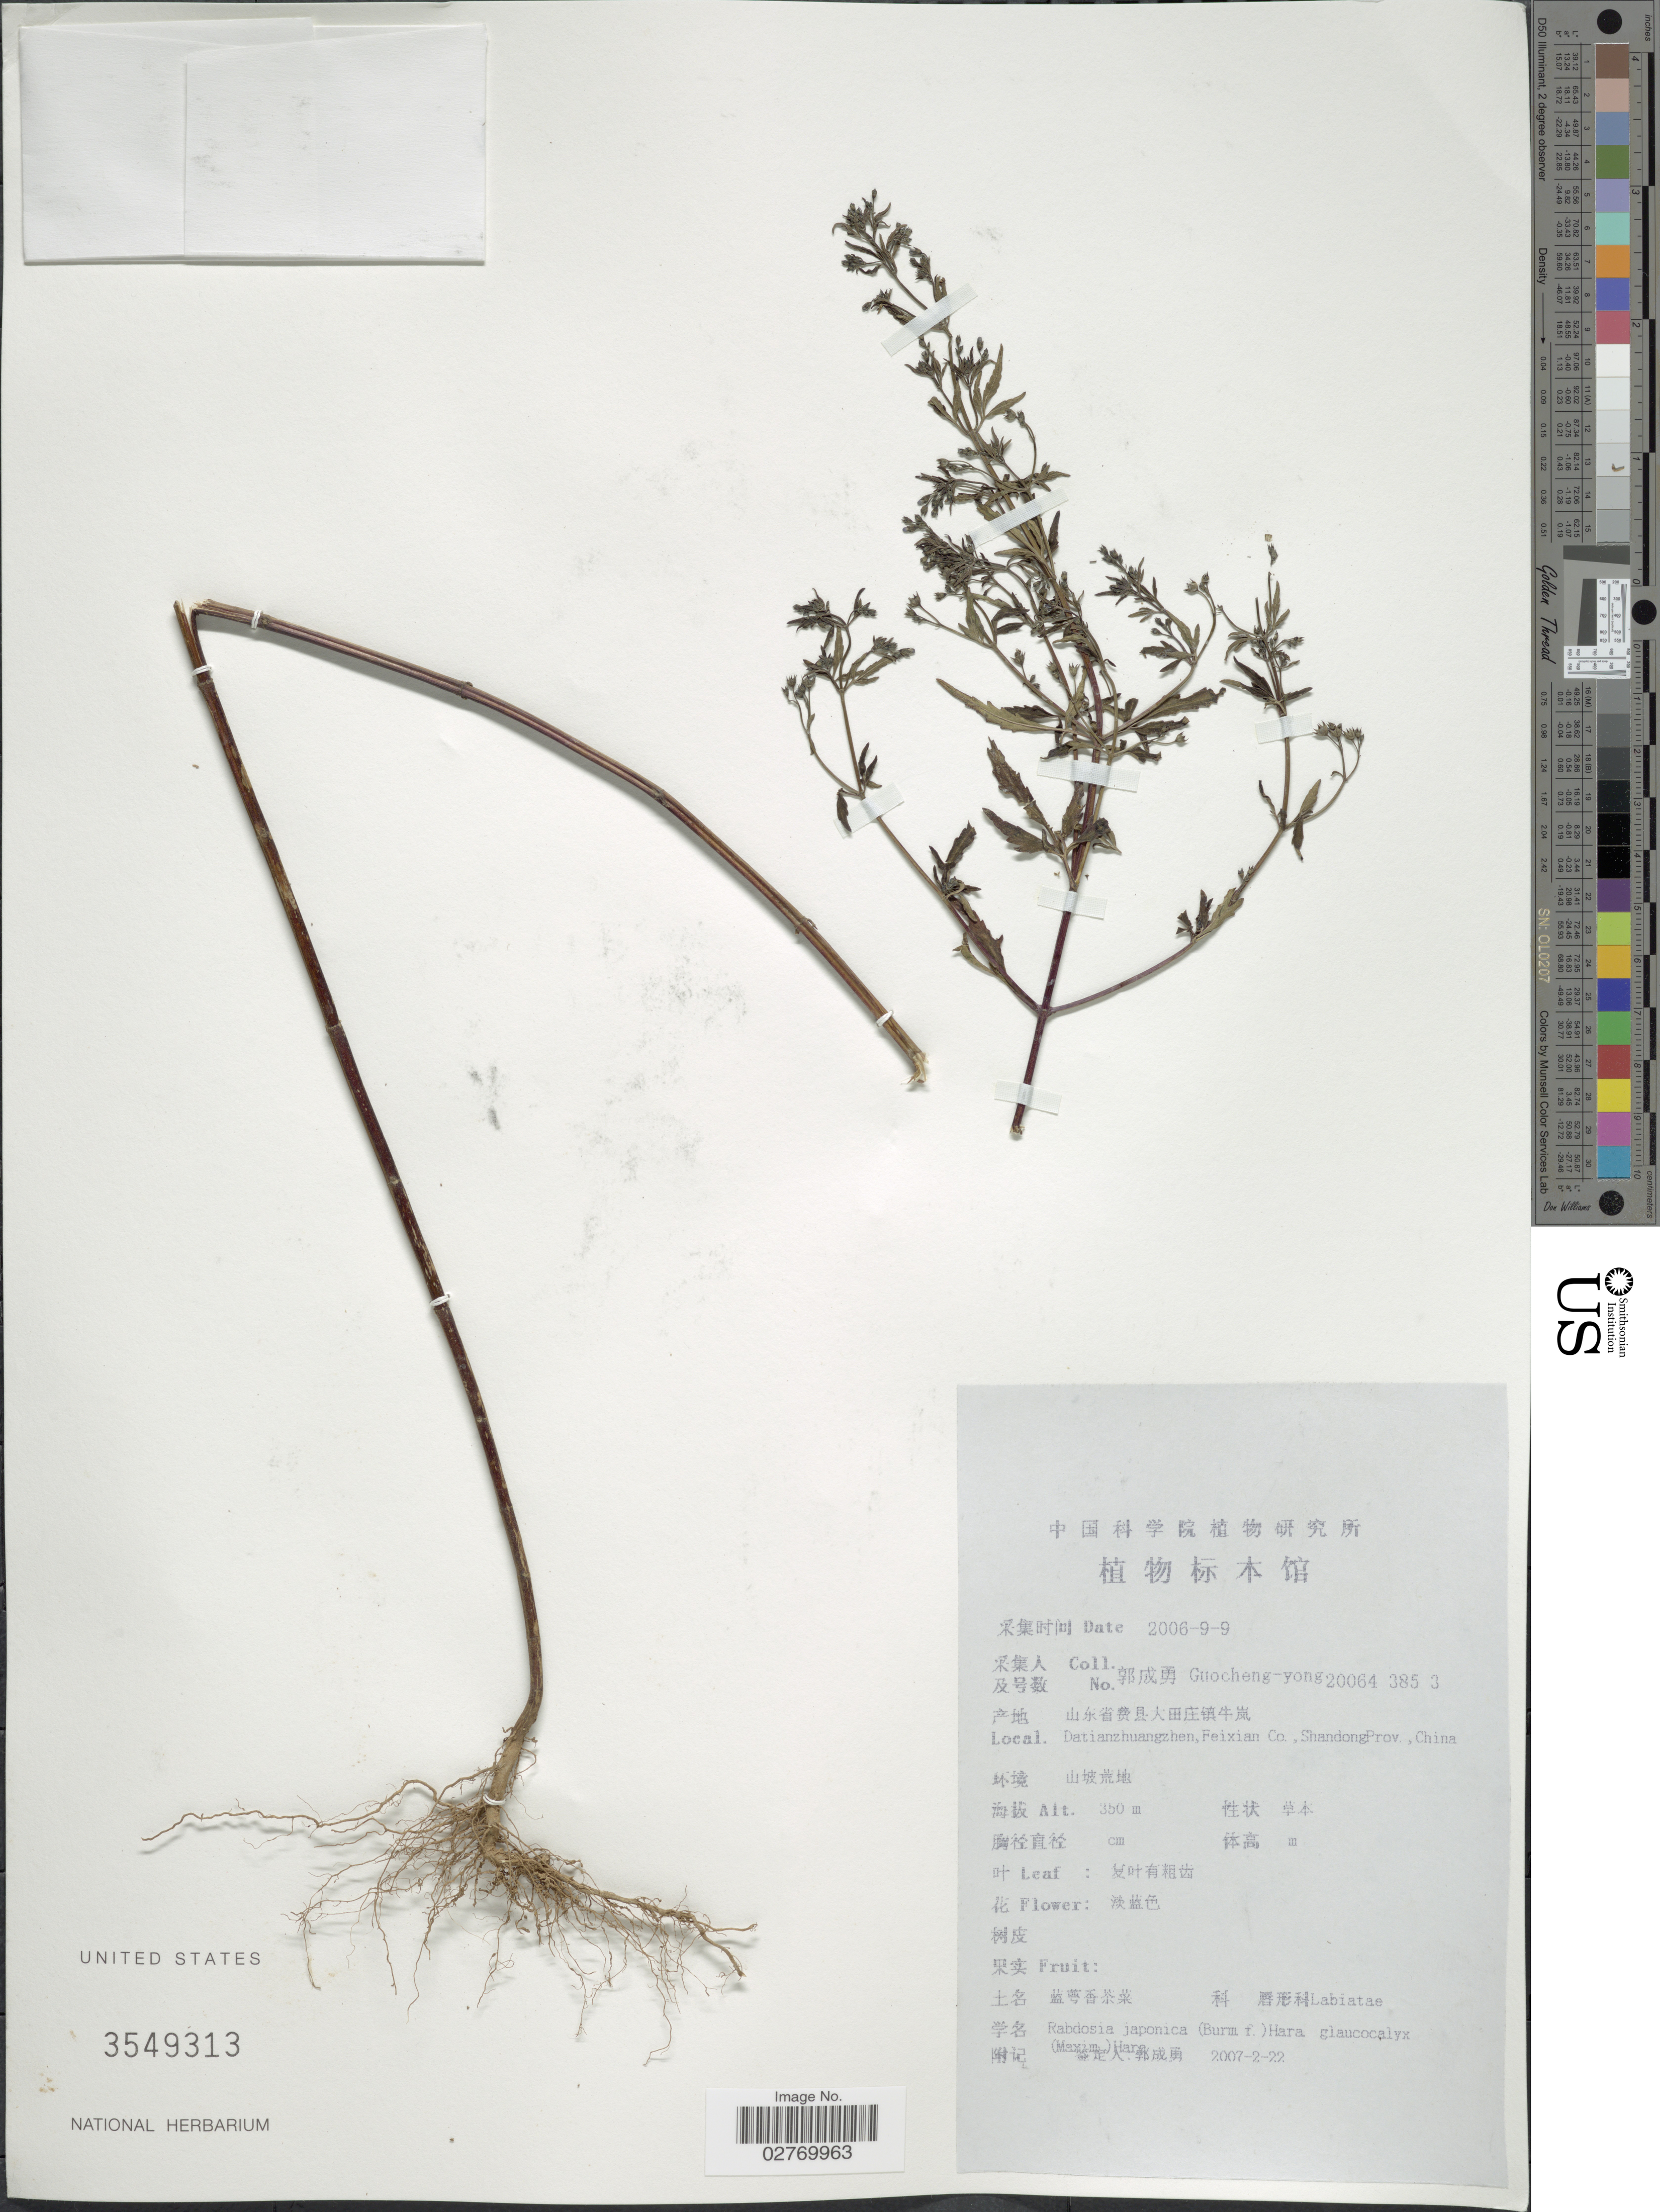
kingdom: Plantae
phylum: Tracheophyta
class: Magnoliopsida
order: Lamiales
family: Lamiaceae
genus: Scutellaria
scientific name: Scutellaria japonica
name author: Burm. f.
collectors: Guo cheng-yong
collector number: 200643853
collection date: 2006-09-09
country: China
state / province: Shandong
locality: Datianzhuangzhen, Feixian Co.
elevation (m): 350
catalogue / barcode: US 3549313